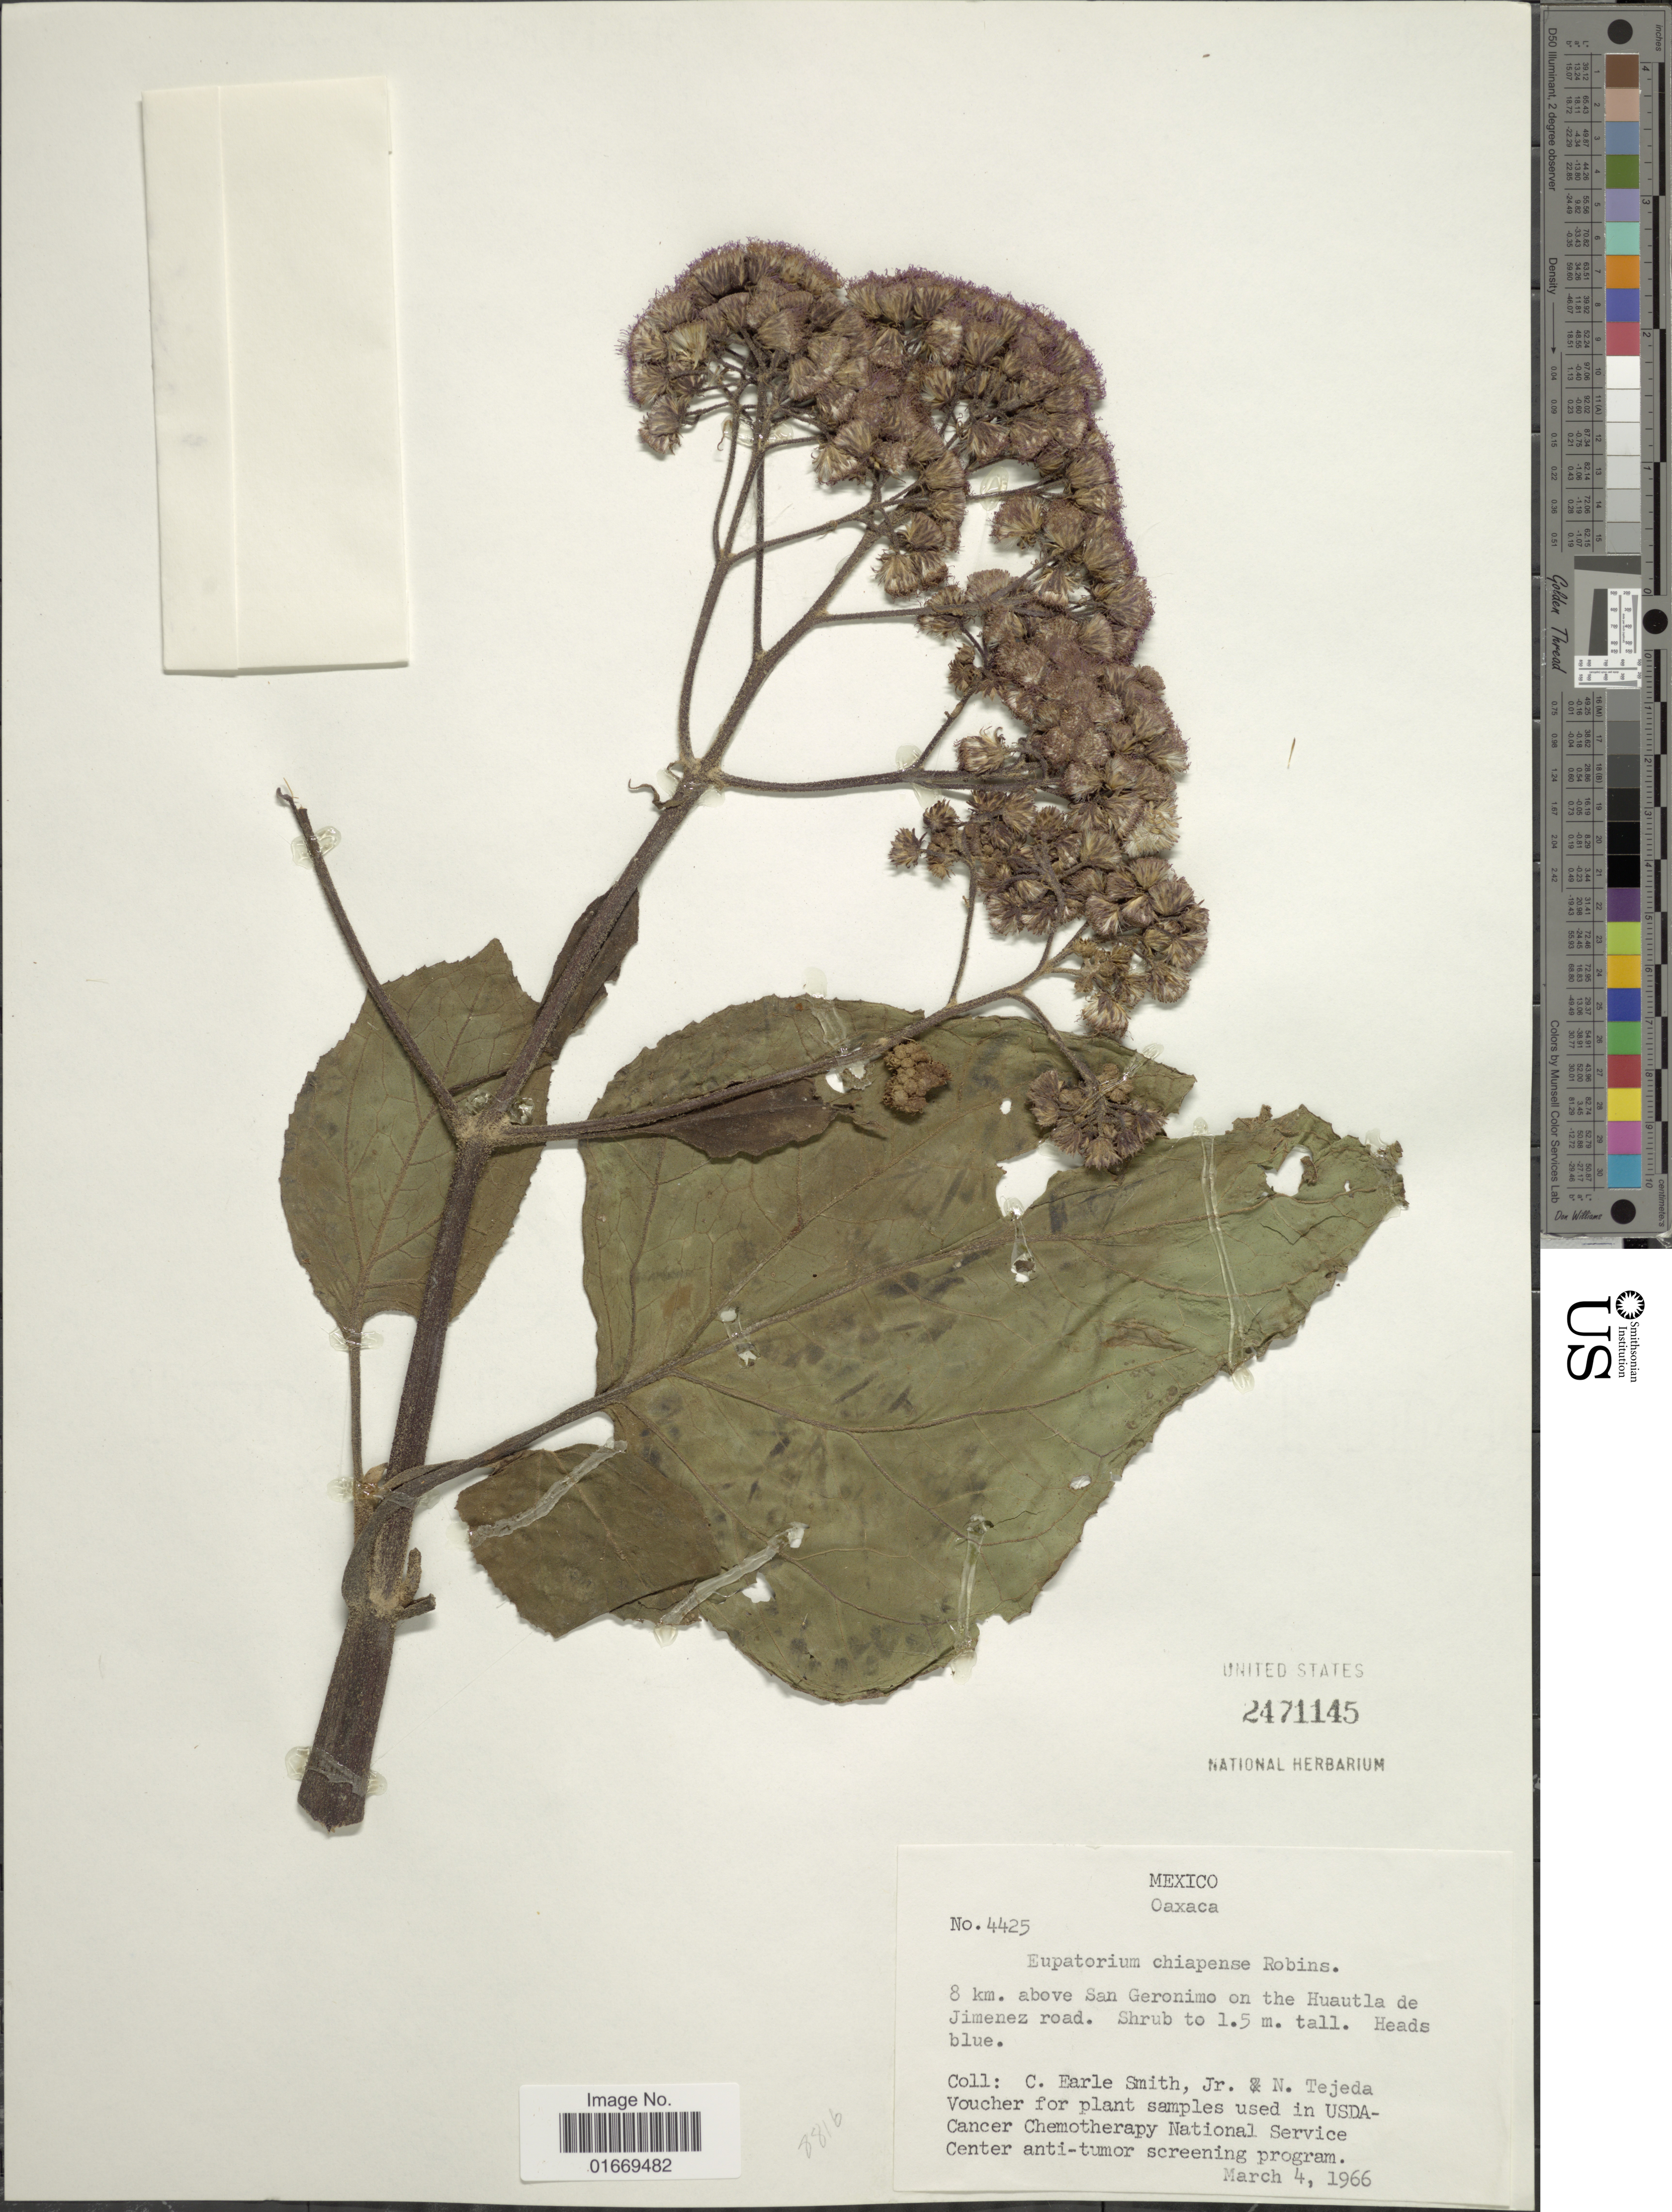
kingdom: Plantae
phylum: Tracheophyta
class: Magnoliopsida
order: Asterales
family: Asteraceae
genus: Bartlettina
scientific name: Bartlettina sordida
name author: (Less.) R.M. King & H. Rob.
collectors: C. E. Smith Jr. & N. Tejada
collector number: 4425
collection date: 1966-03-04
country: Mexico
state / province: Oaxaca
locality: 8 km above San geronimo on the Huautla de Jimenez road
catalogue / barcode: US 2471145